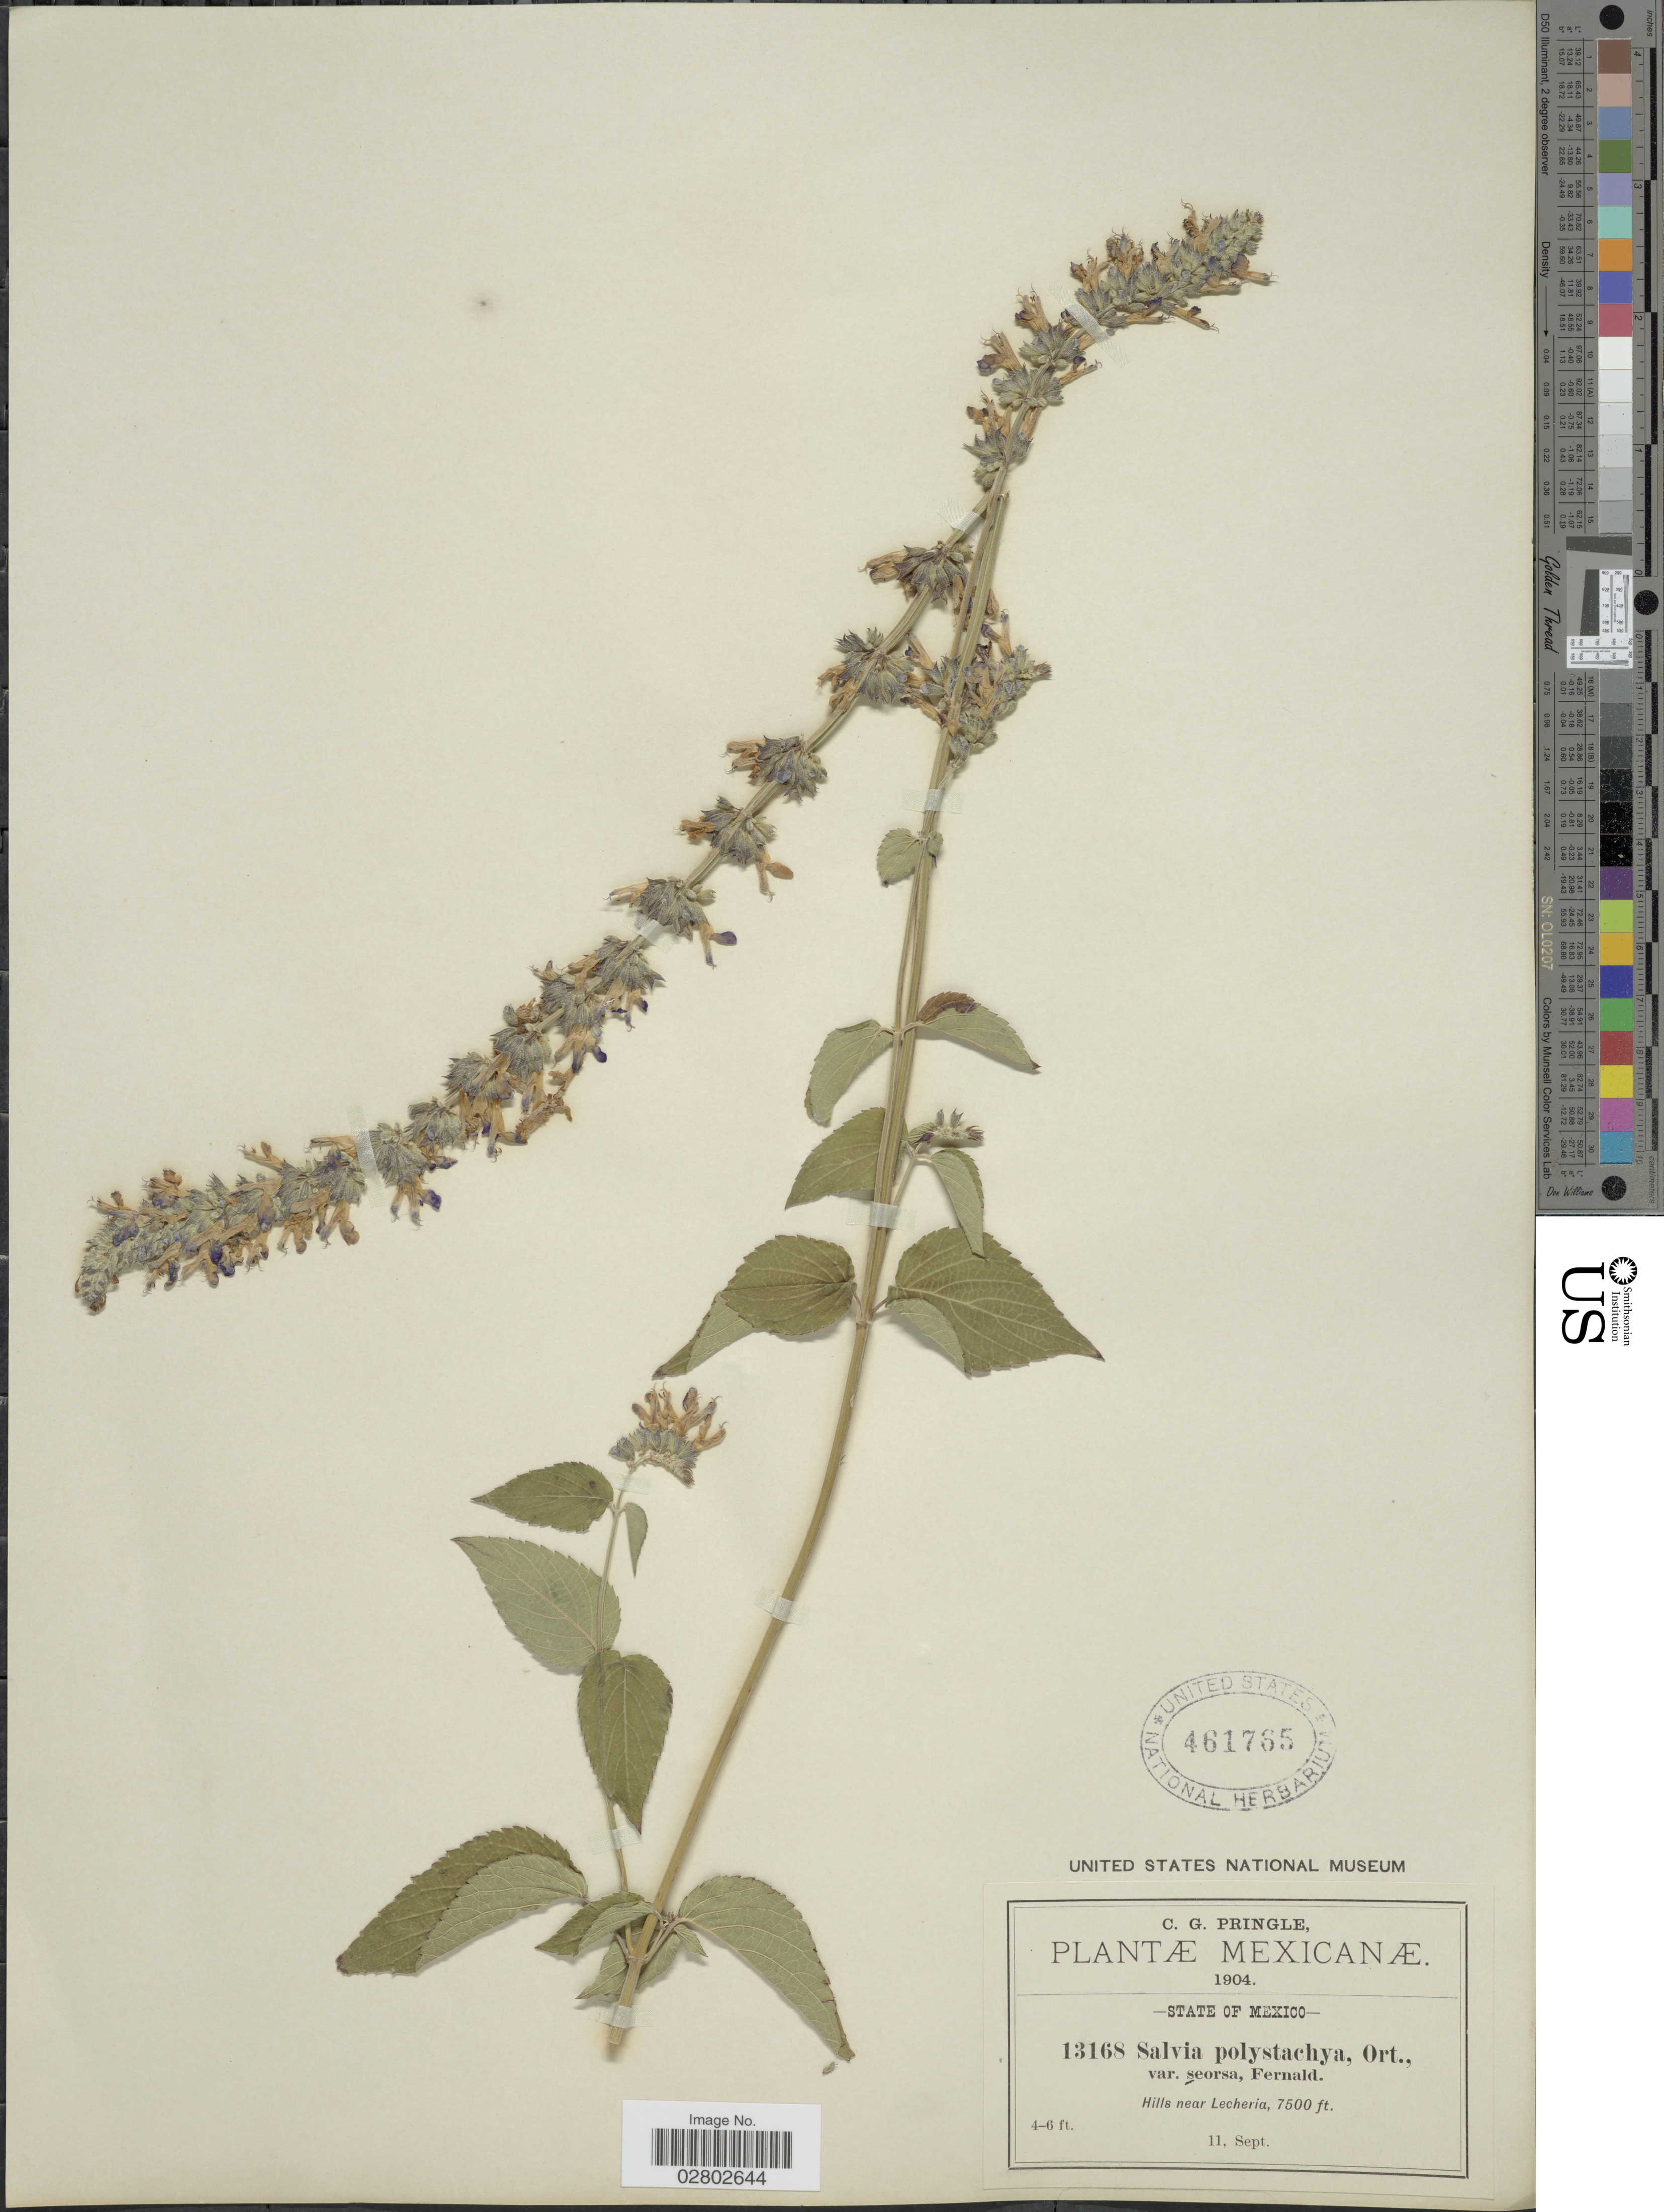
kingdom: Plantae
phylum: Tracheophyta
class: Magnoliopsida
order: Lamiales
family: Lamiaceae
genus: Salvia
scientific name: Salvia polystachya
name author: Cav.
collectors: C. G. Pringle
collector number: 13168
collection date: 1904-09-11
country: Mexico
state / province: México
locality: Hills near Lecheria.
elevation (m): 2286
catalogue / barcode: US 461765